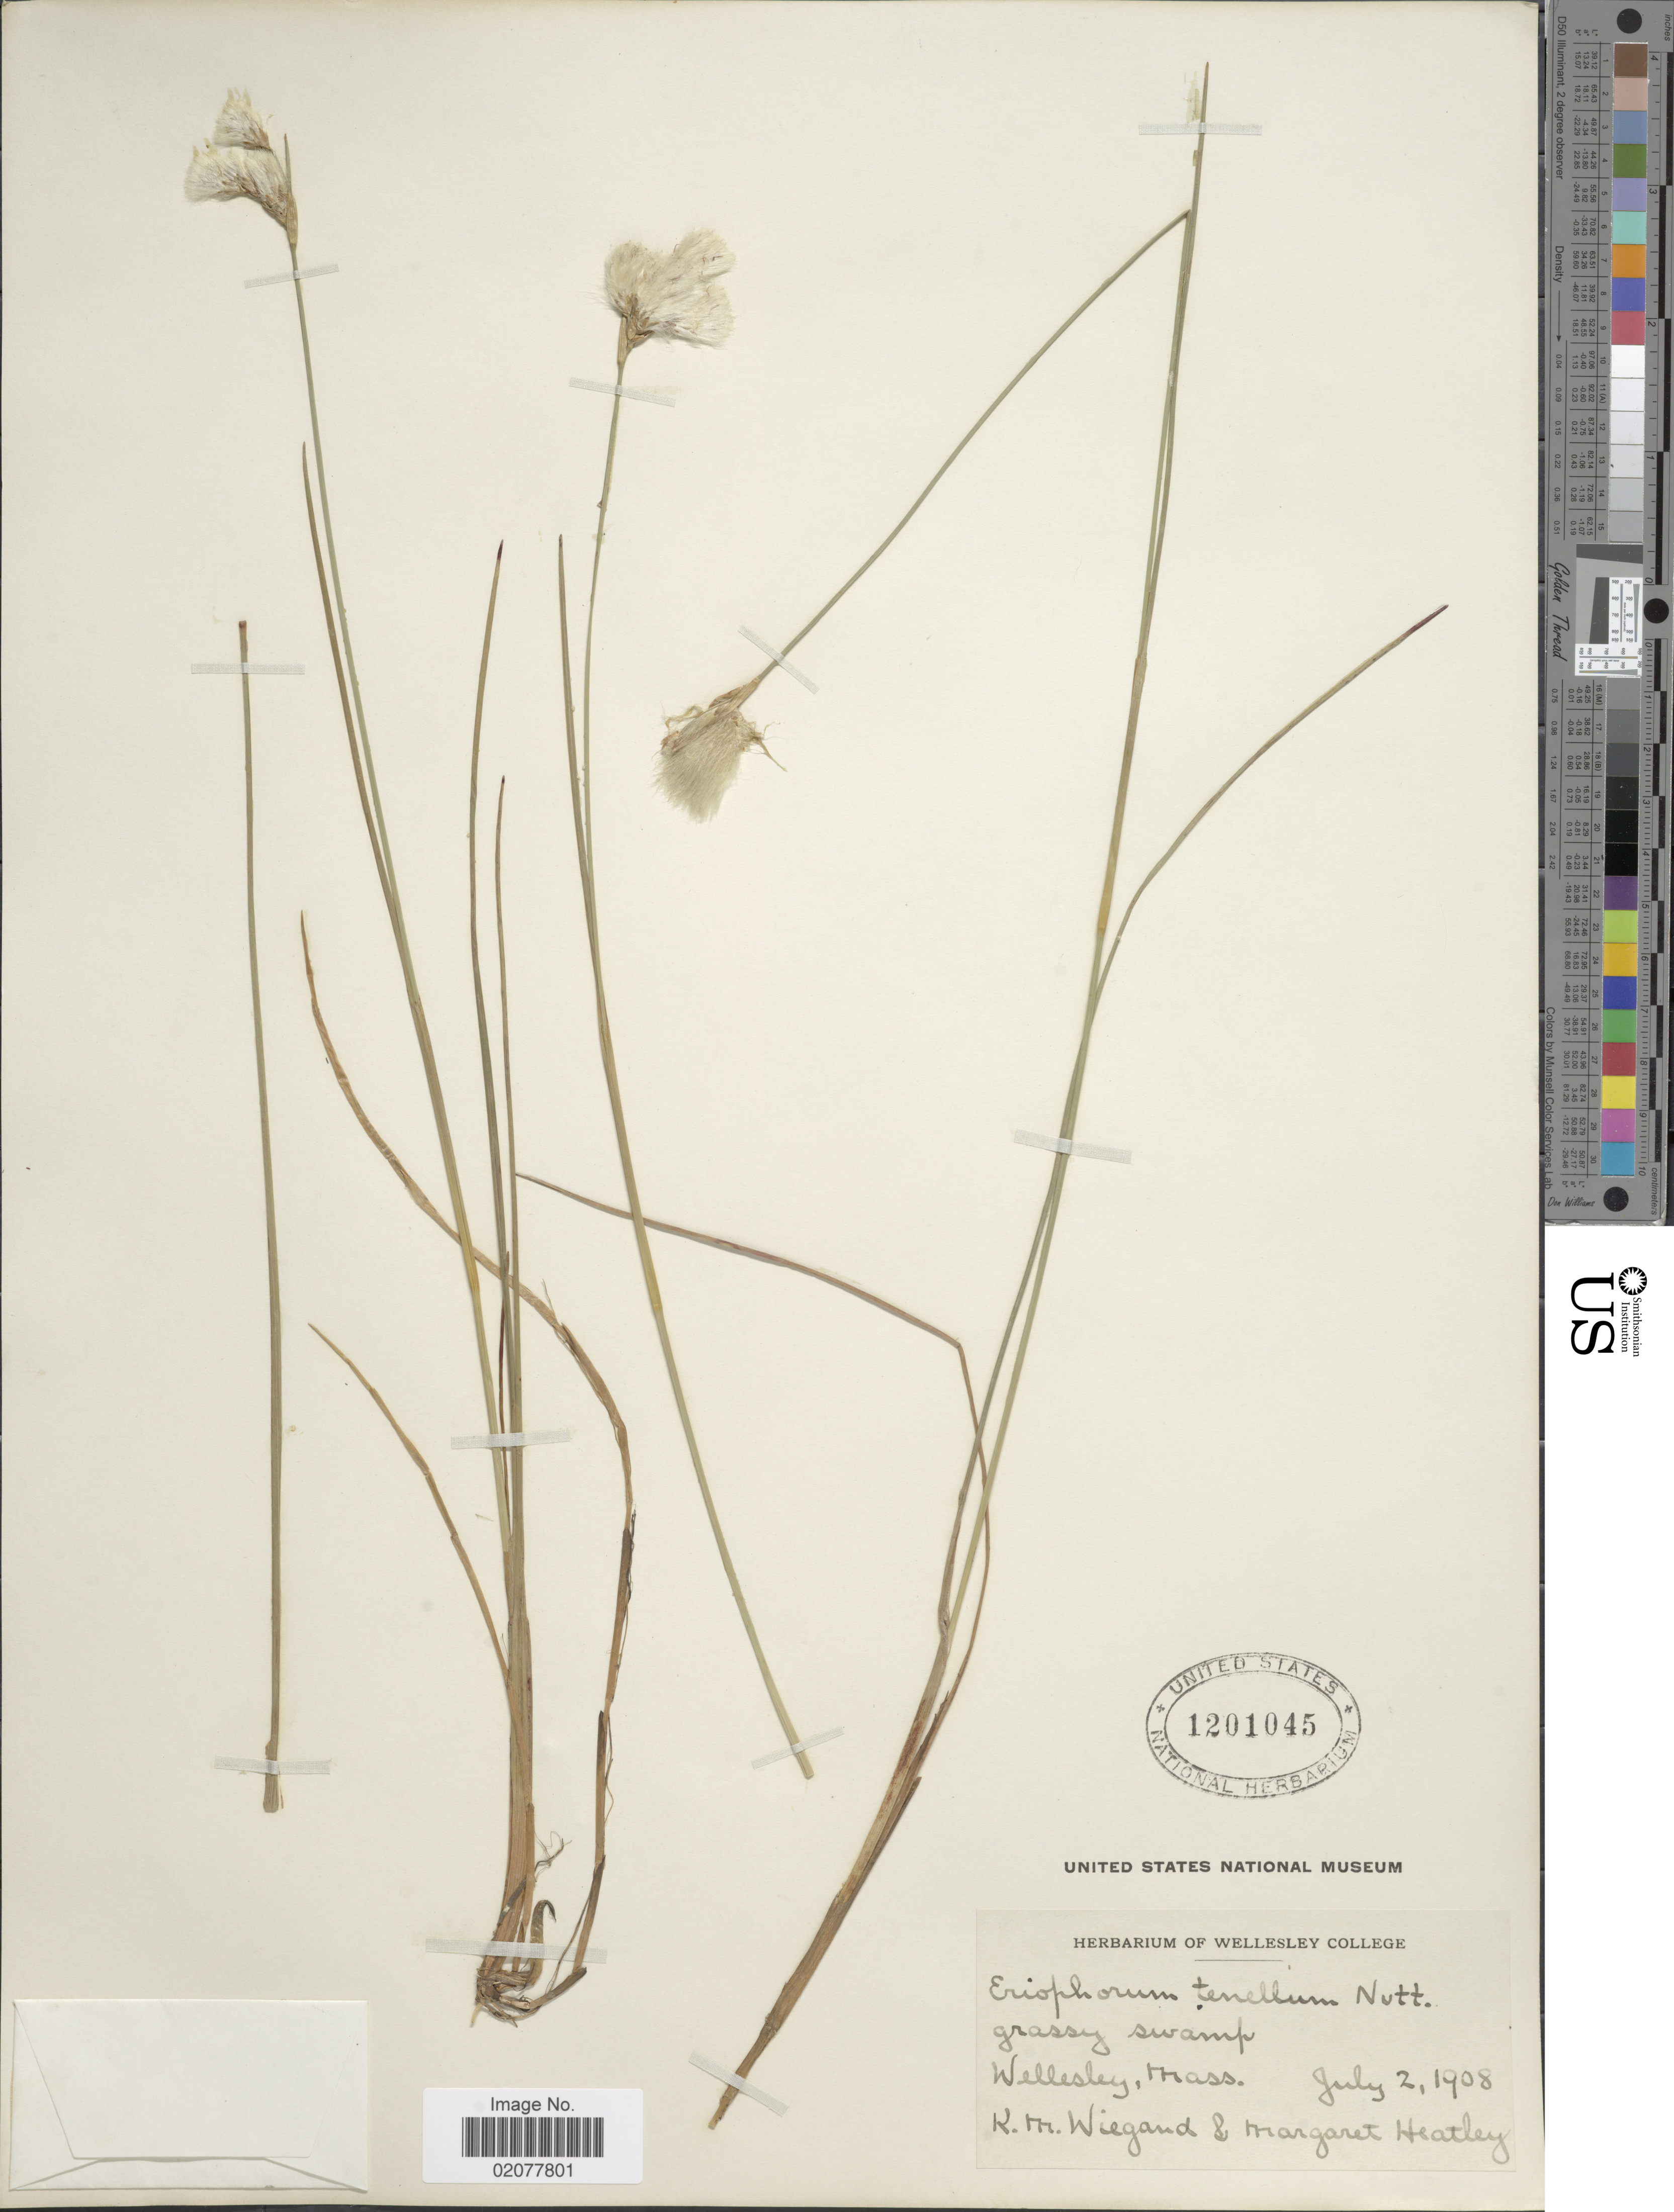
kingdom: Plantae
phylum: Tracheophyta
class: Liliopsida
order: Poales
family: Cyperaceae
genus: Eriophorum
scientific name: Eriophorum tenellum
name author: Nutt.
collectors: K. M. Wiegand & M. Heatley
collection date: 1908-07-02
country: United States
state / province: Massachusetts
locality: Wellesley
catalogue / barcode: US 1201045